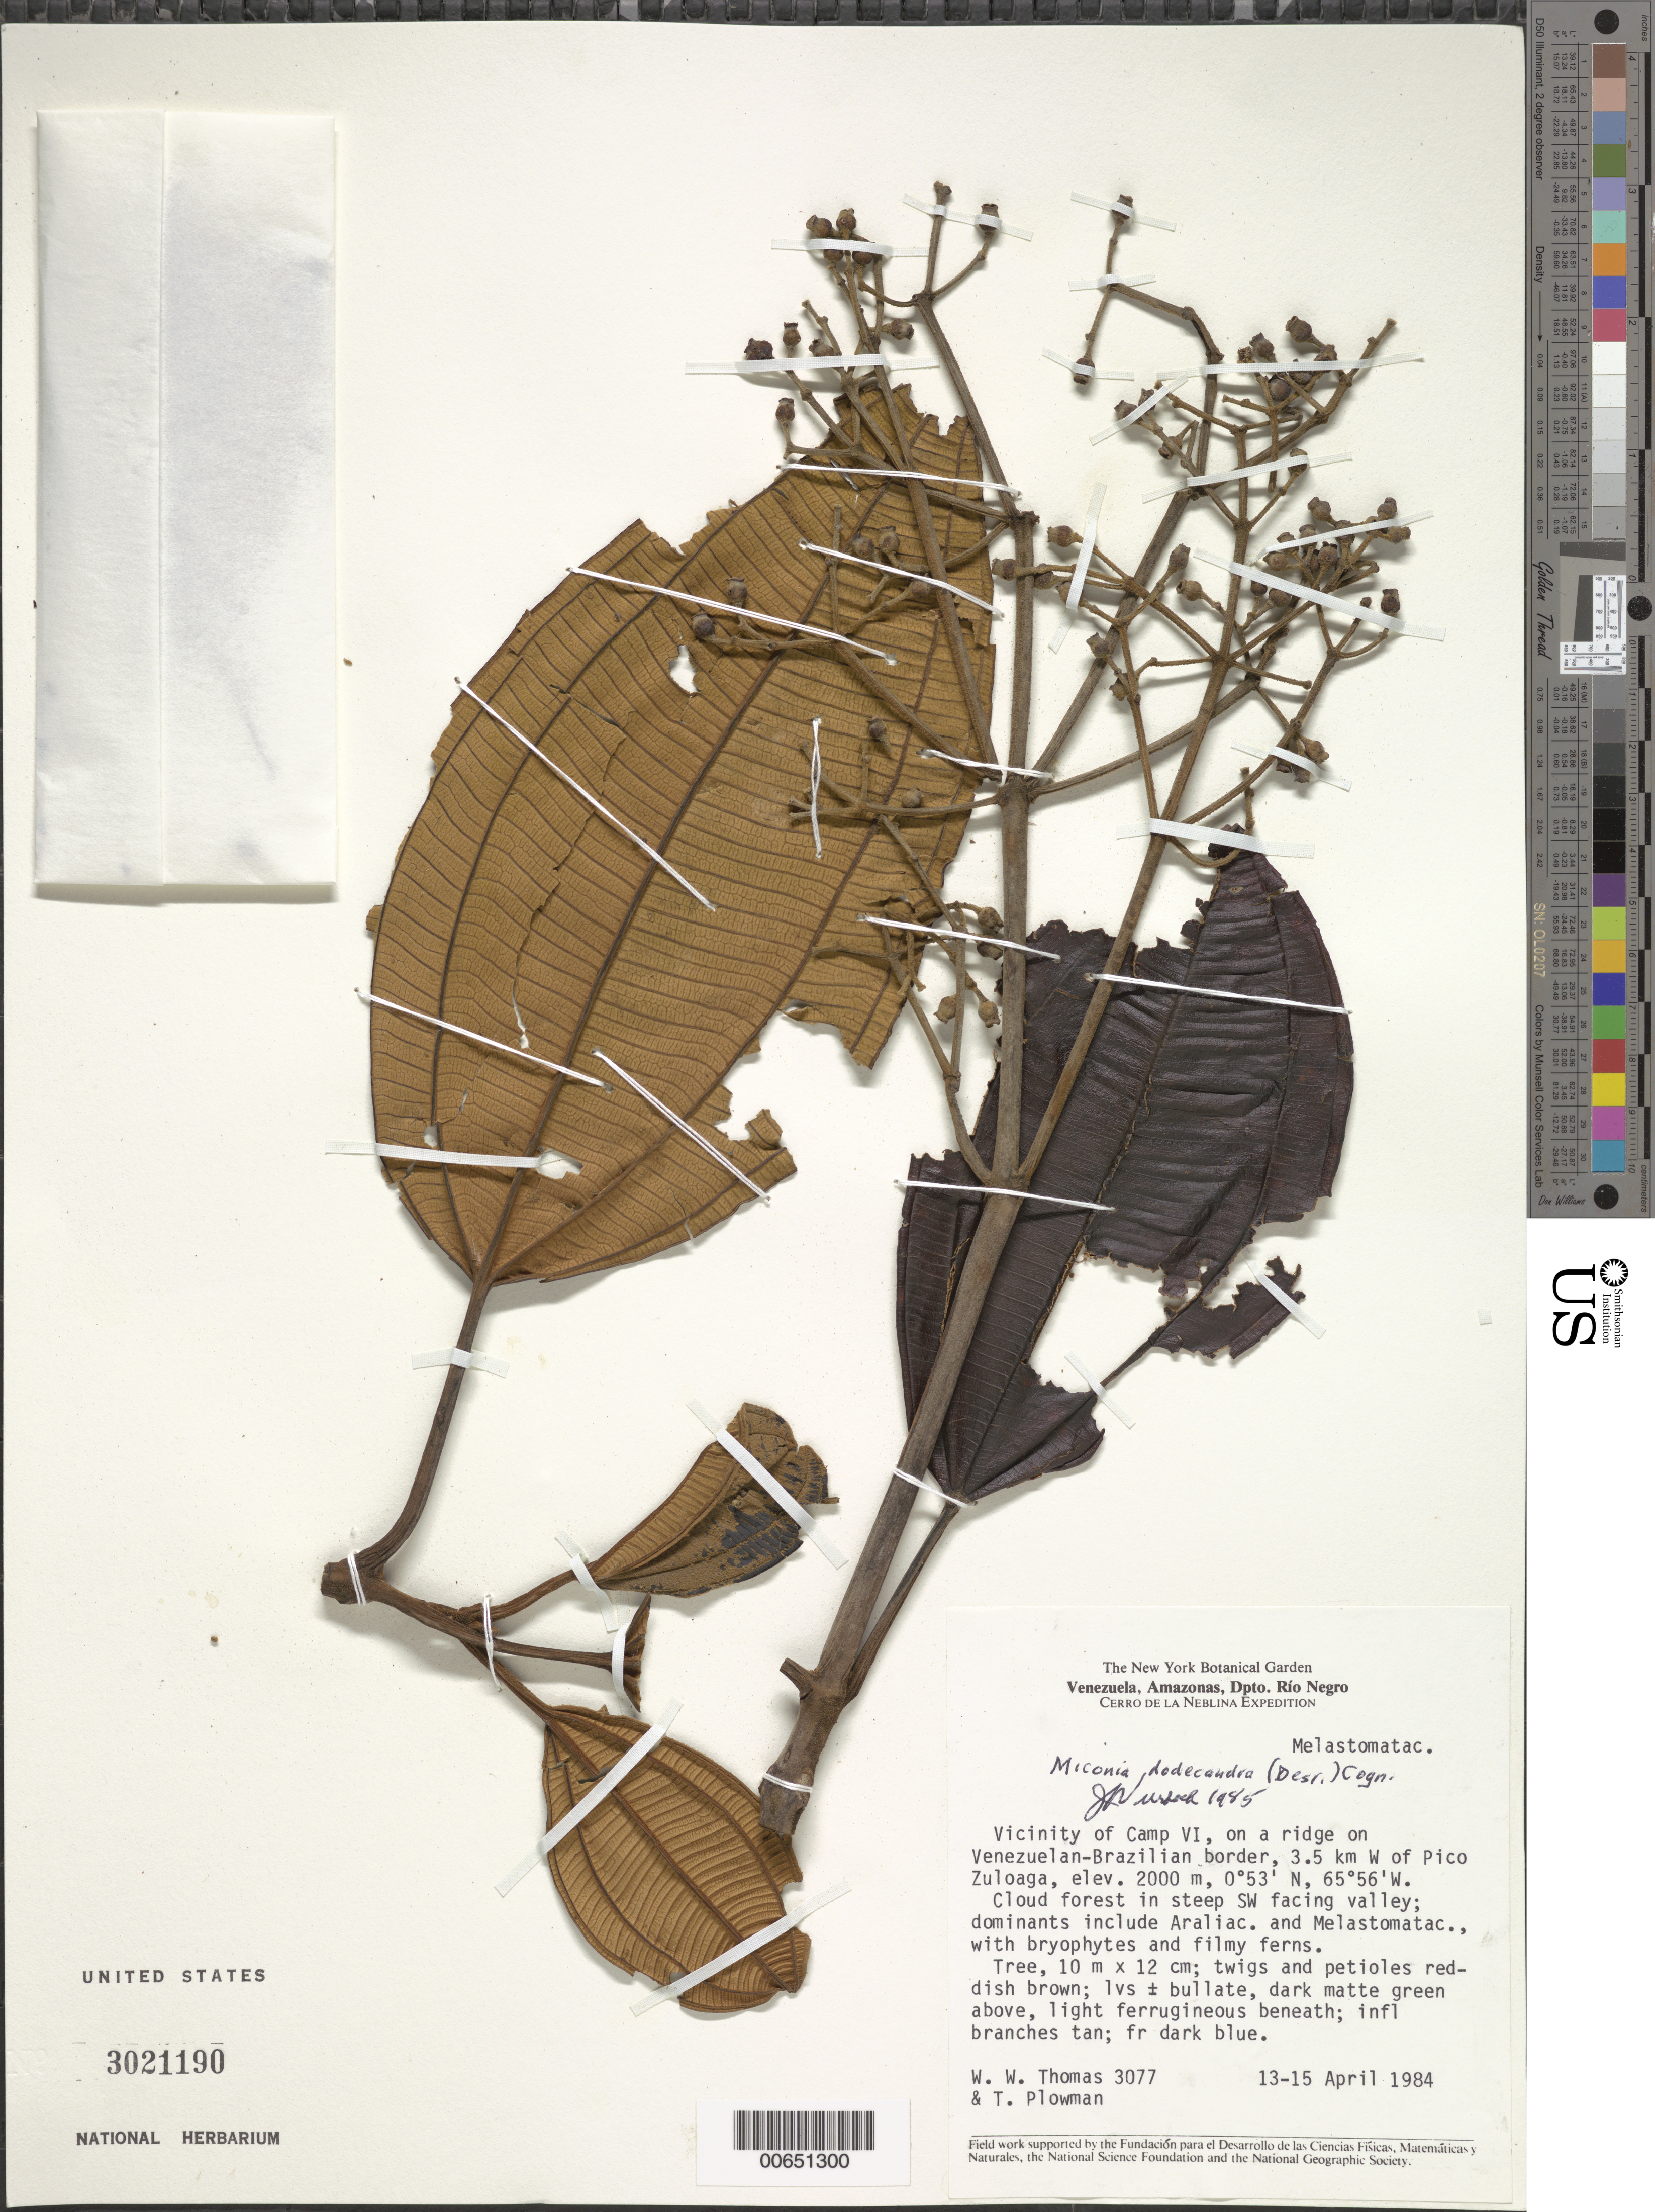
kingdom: Plantae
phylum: Tracheophyta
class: Magnoliopsida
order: Myrtales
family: Melastomataceae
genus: Miconia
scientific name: Miconia dodecandra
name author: Cogn.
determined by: Wurdack, John J., (US), US (UNITED STATES)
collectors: W. W. Thomas & T. Plowman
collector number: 3077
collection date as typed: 13-Apr-78 to 15-Apr-78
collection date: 1978-04-13/1978-04-15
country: Venezuela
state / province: Amazonas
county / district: Río Negro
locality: Pico Zuloga, 3.5 km W of, near Camp VI, Venezuelan-Brazilian border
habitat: Cloud forest on steep SW facing valley; on a ridge, dominants include Araliac, Melastomataceae., with bryophytes and filmy ferns.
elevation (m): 2000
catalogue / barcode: US 3021190